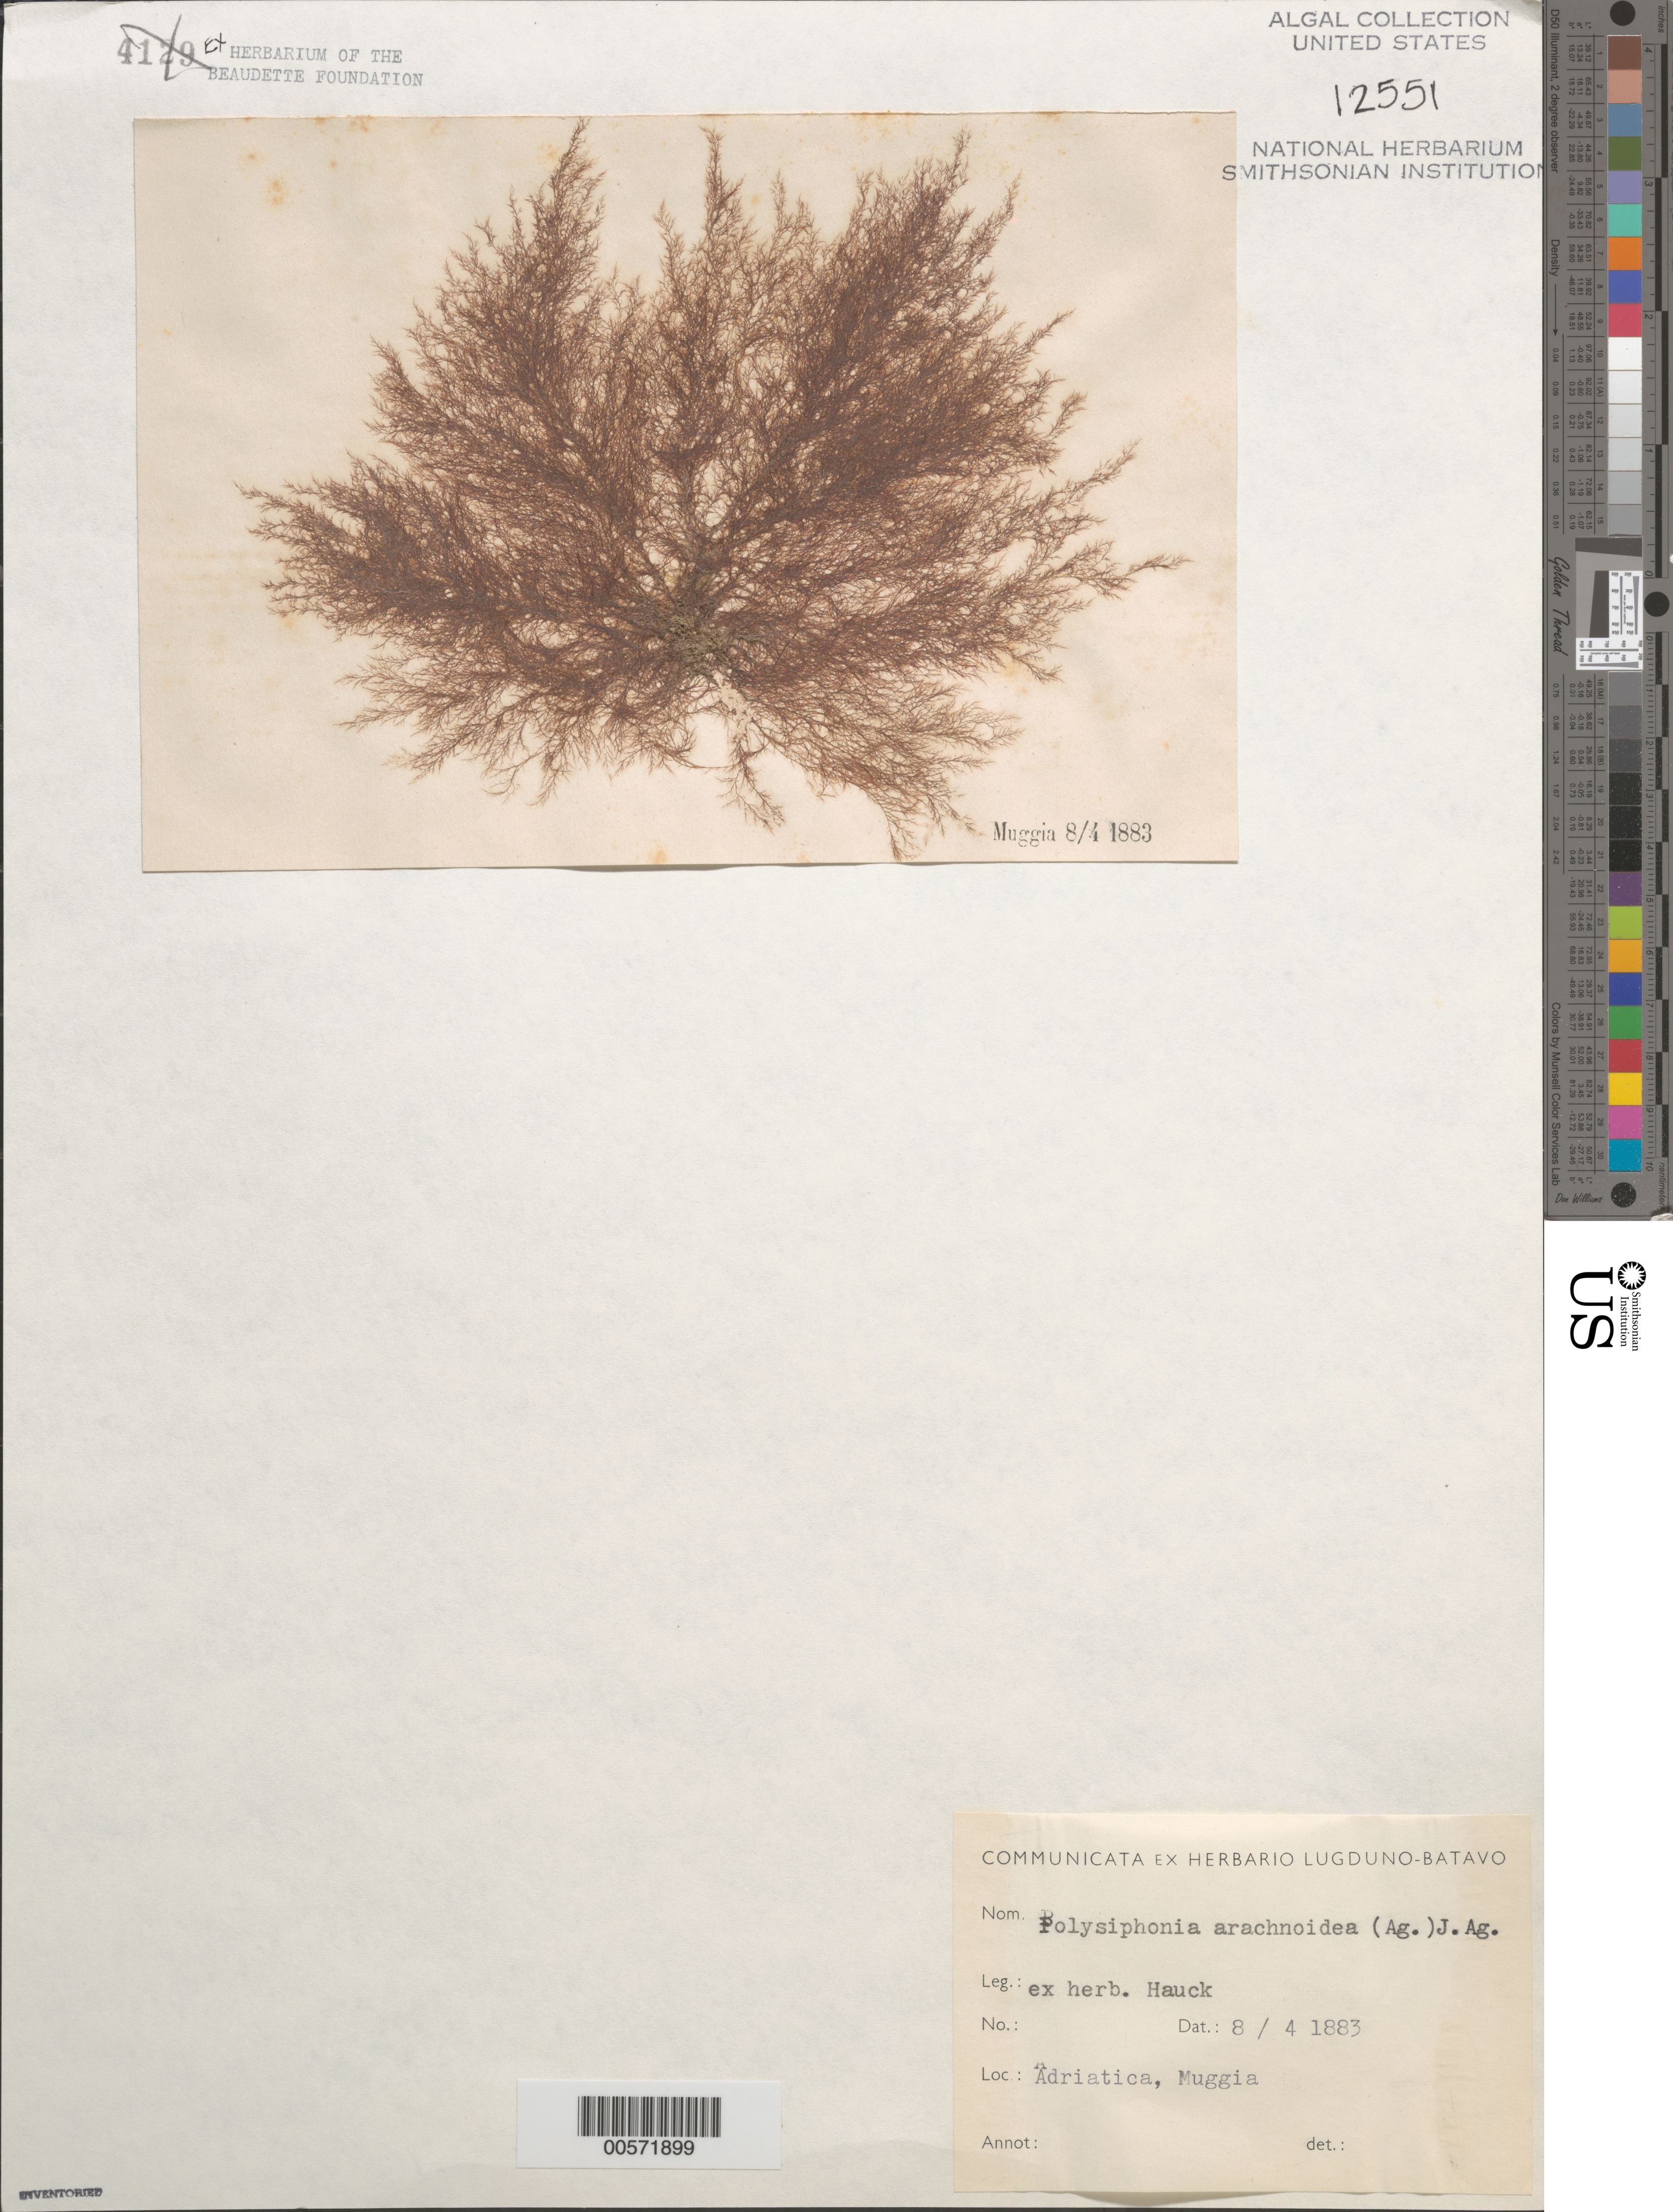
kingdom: Plantae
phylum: Rhodophyta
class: Florideophyceae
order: Ceramiales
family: Rhodomelaceae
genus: Polysiphonia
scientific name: Polysiphonia arachnoidea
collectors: F. Hauck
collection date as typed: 08 Apr 1883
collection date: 1883-04-08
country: Italy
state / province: Friuli-Venezia Giulia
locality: Muggia, Adriatic Sea (Adriatica)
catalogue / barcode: US 12551